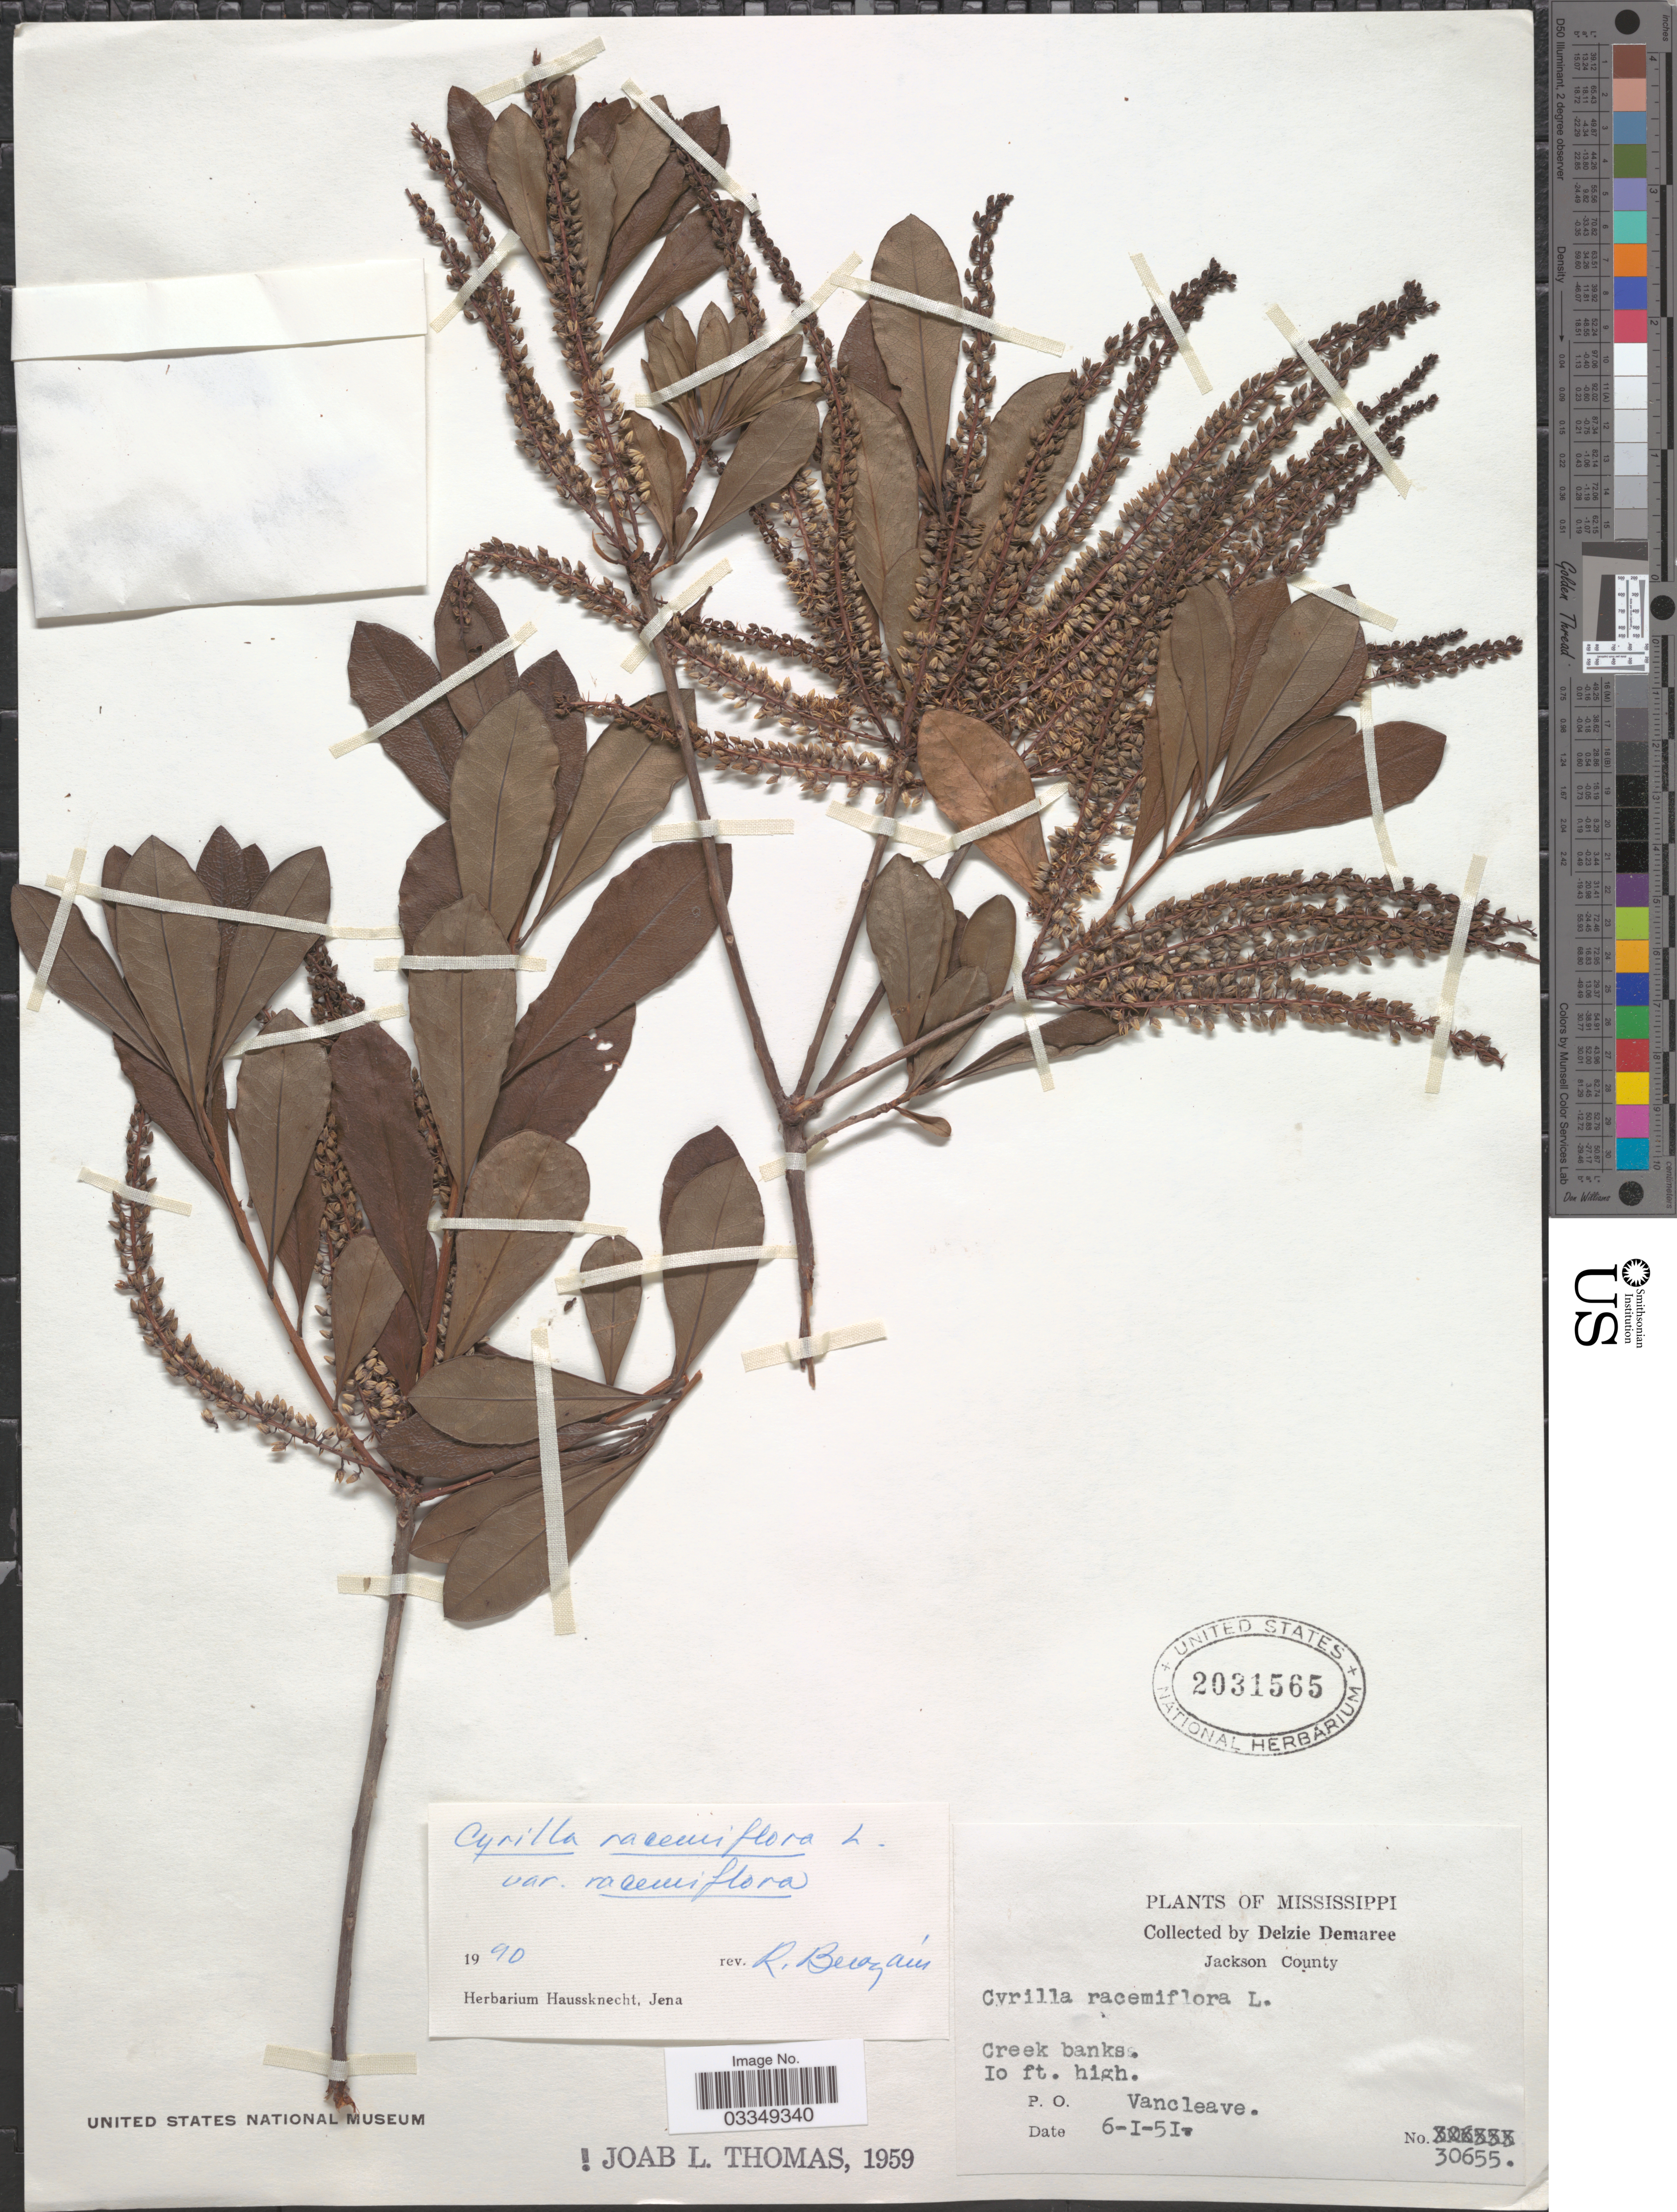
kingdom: Plantae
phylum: Tracheophyta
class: Magnoliopsida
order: Ericales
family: Cyrillaceae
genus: Cyrilla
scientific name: Cyrilla racemiflora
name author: L.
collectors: D. Demaree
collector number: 30655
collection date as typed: Transcribed d/m/y: 6/1/51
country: United States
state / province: Mississippi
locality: Jackson County. P.O. Vancleave.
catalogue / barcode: US 2031565